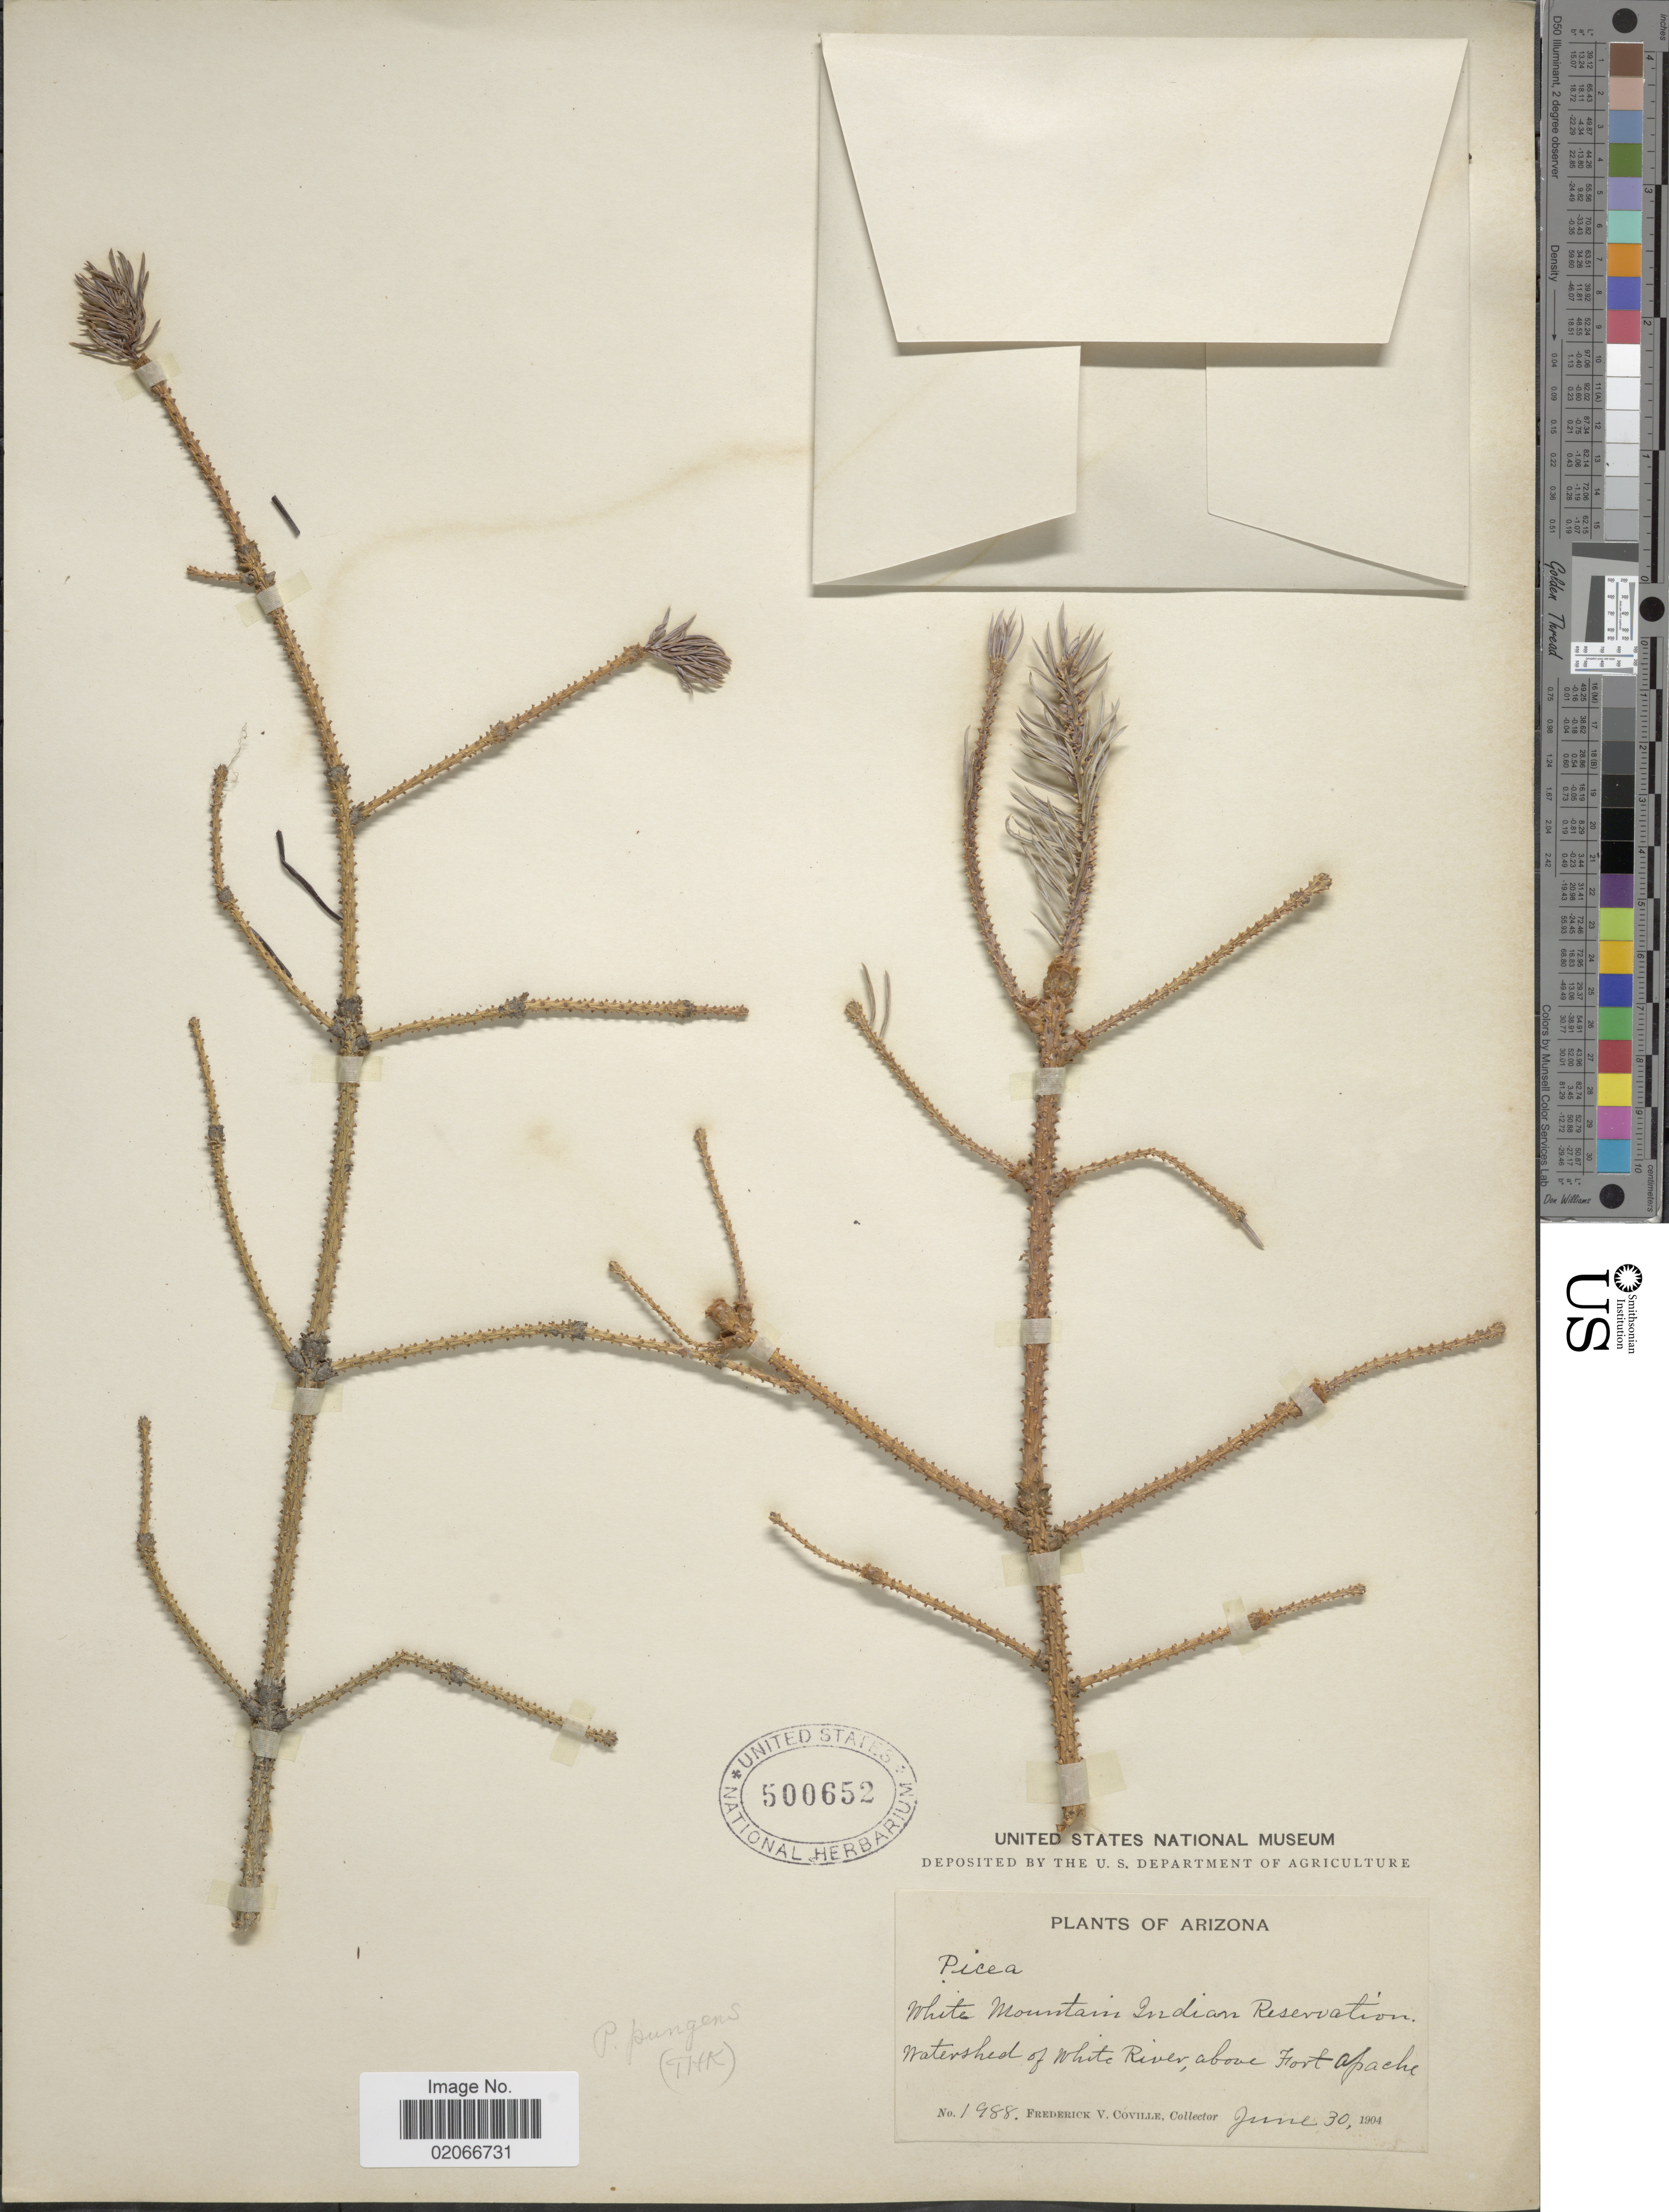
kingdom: Plantae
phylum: Tracheophyta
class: Pinopsida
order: Pinales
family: Pinaceae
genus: Picea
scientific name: Picea pungens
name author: Engelm.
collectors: F. V. Coville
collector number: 1988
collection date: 1904-06-30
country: United States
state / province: Arizona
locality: White Mountain Indian Reservation, watershed of White River, above Fort Apache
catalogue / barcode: US 500652